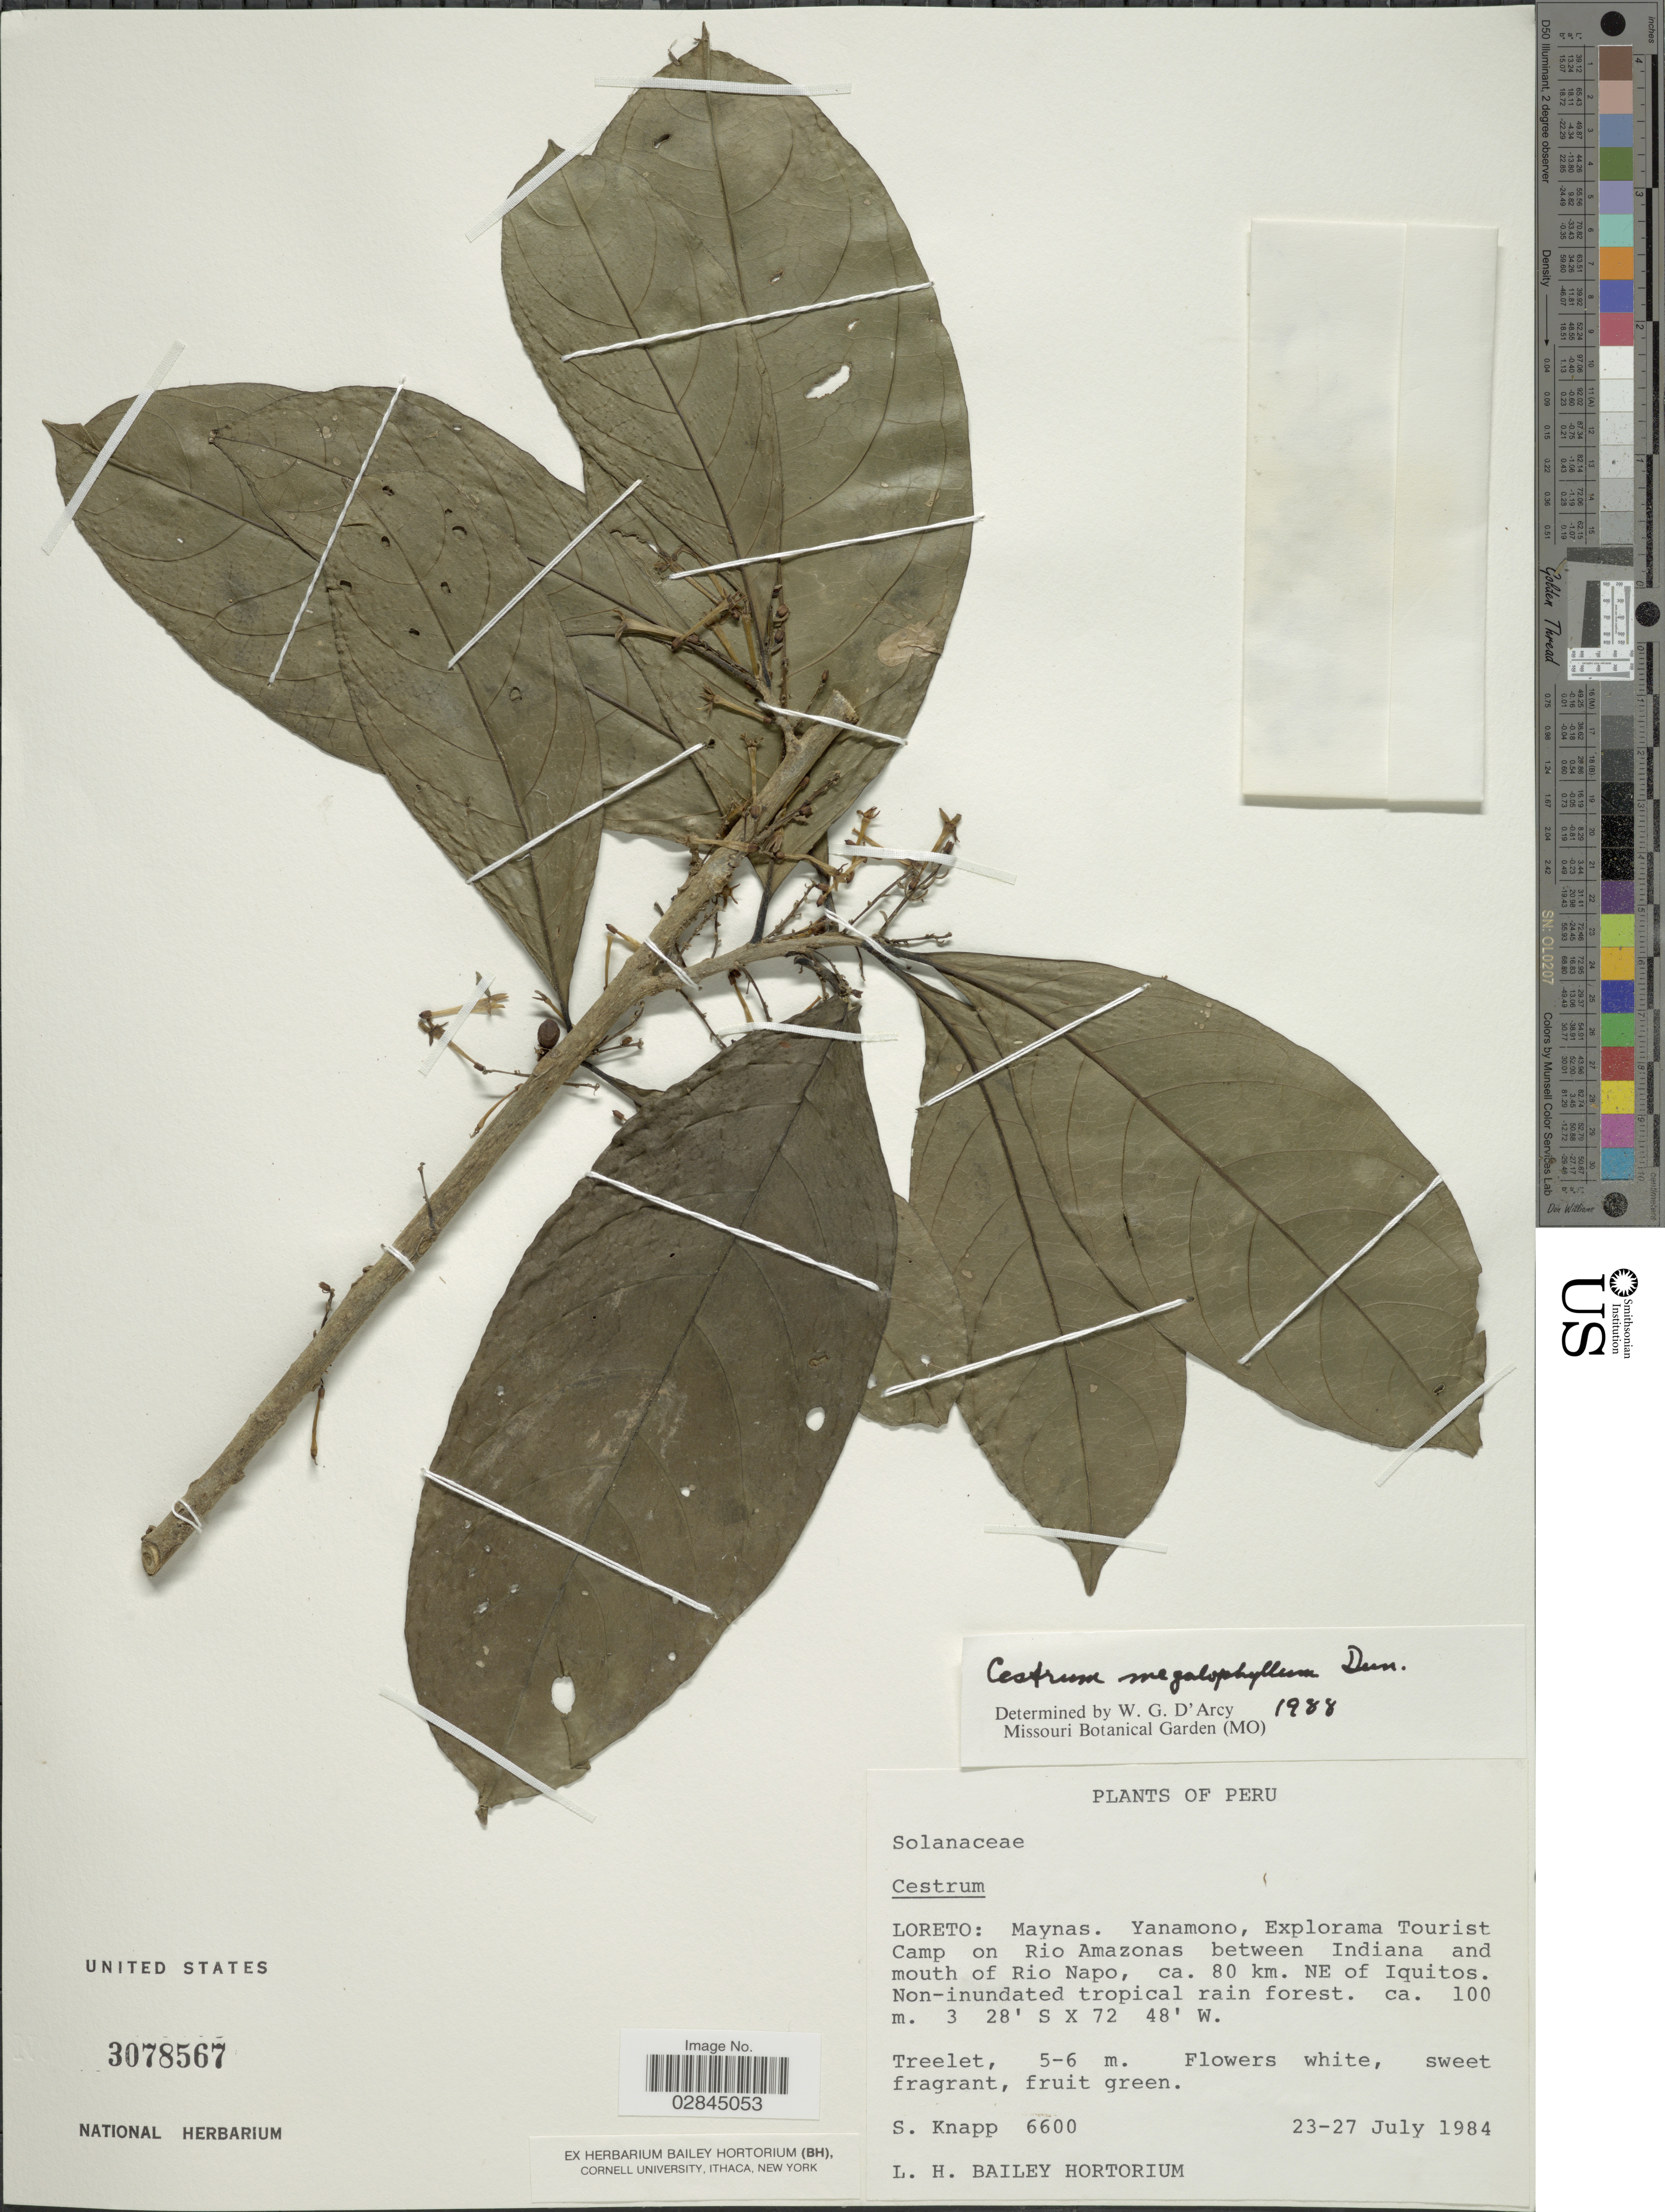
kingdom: Plantae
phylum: Tracheophyta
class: Magnoliopsida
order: Solanales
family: Solanaceae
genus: Cestrum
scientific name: Cestrum schlechtendahlii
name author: G. Don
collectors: S. Knapp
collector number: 6600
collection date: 1984-07-23/1984-07-27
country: Peru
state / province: Loreto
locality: Maynas. Yanamono, Explorama Tourist Camp on Rio Amazonas between Indiana and mouth of Rio Napo, ca. 80 km. NE of Iquitos.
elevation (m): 100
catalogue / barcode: US 3078567